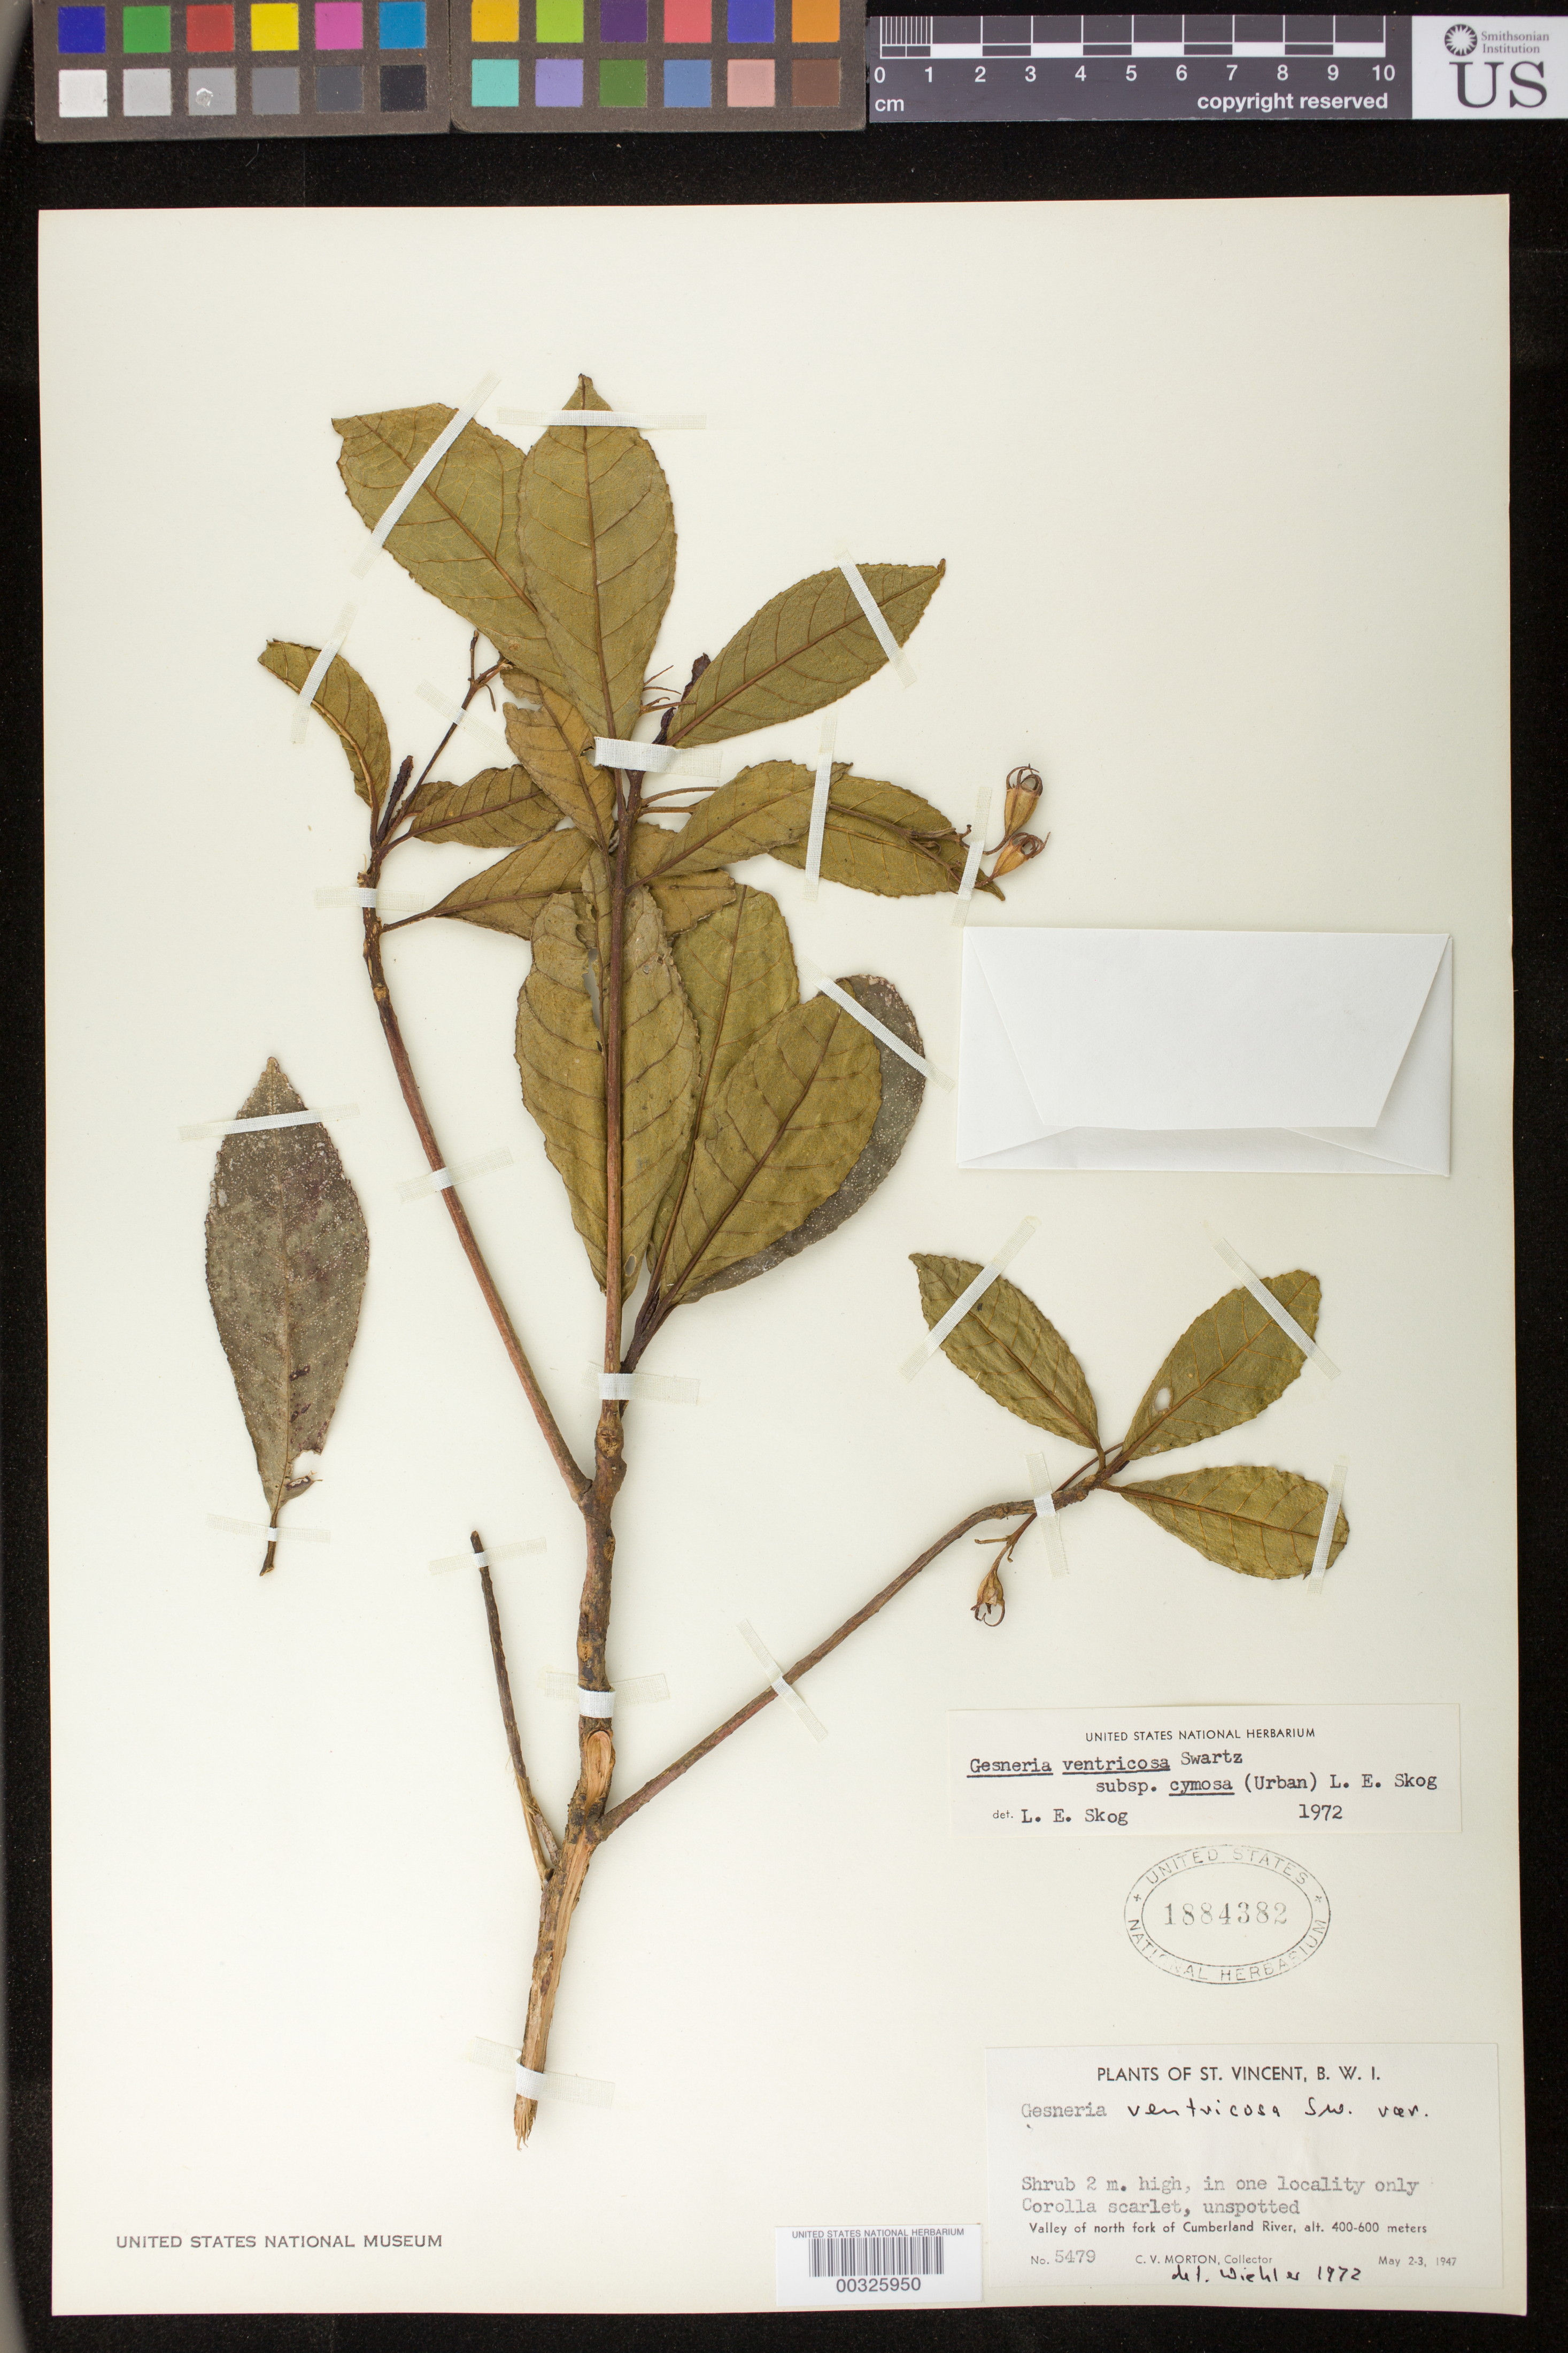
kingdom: Plantae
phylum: Tracheophyta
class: Magnoliopsida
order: Lamiales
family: Gesneriaceae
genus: Gesneria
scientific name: Gesneria ventricosa subsp. cymosa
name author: (Urb.) L.E. Skog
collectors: C. V. Morton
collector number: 5479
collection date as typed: May 1947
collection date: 1947-05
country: St. Vincent - Grenadines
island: St. Vincent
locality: Valley of N fork of Cumberland River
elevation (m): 400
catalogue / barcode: US 1884382